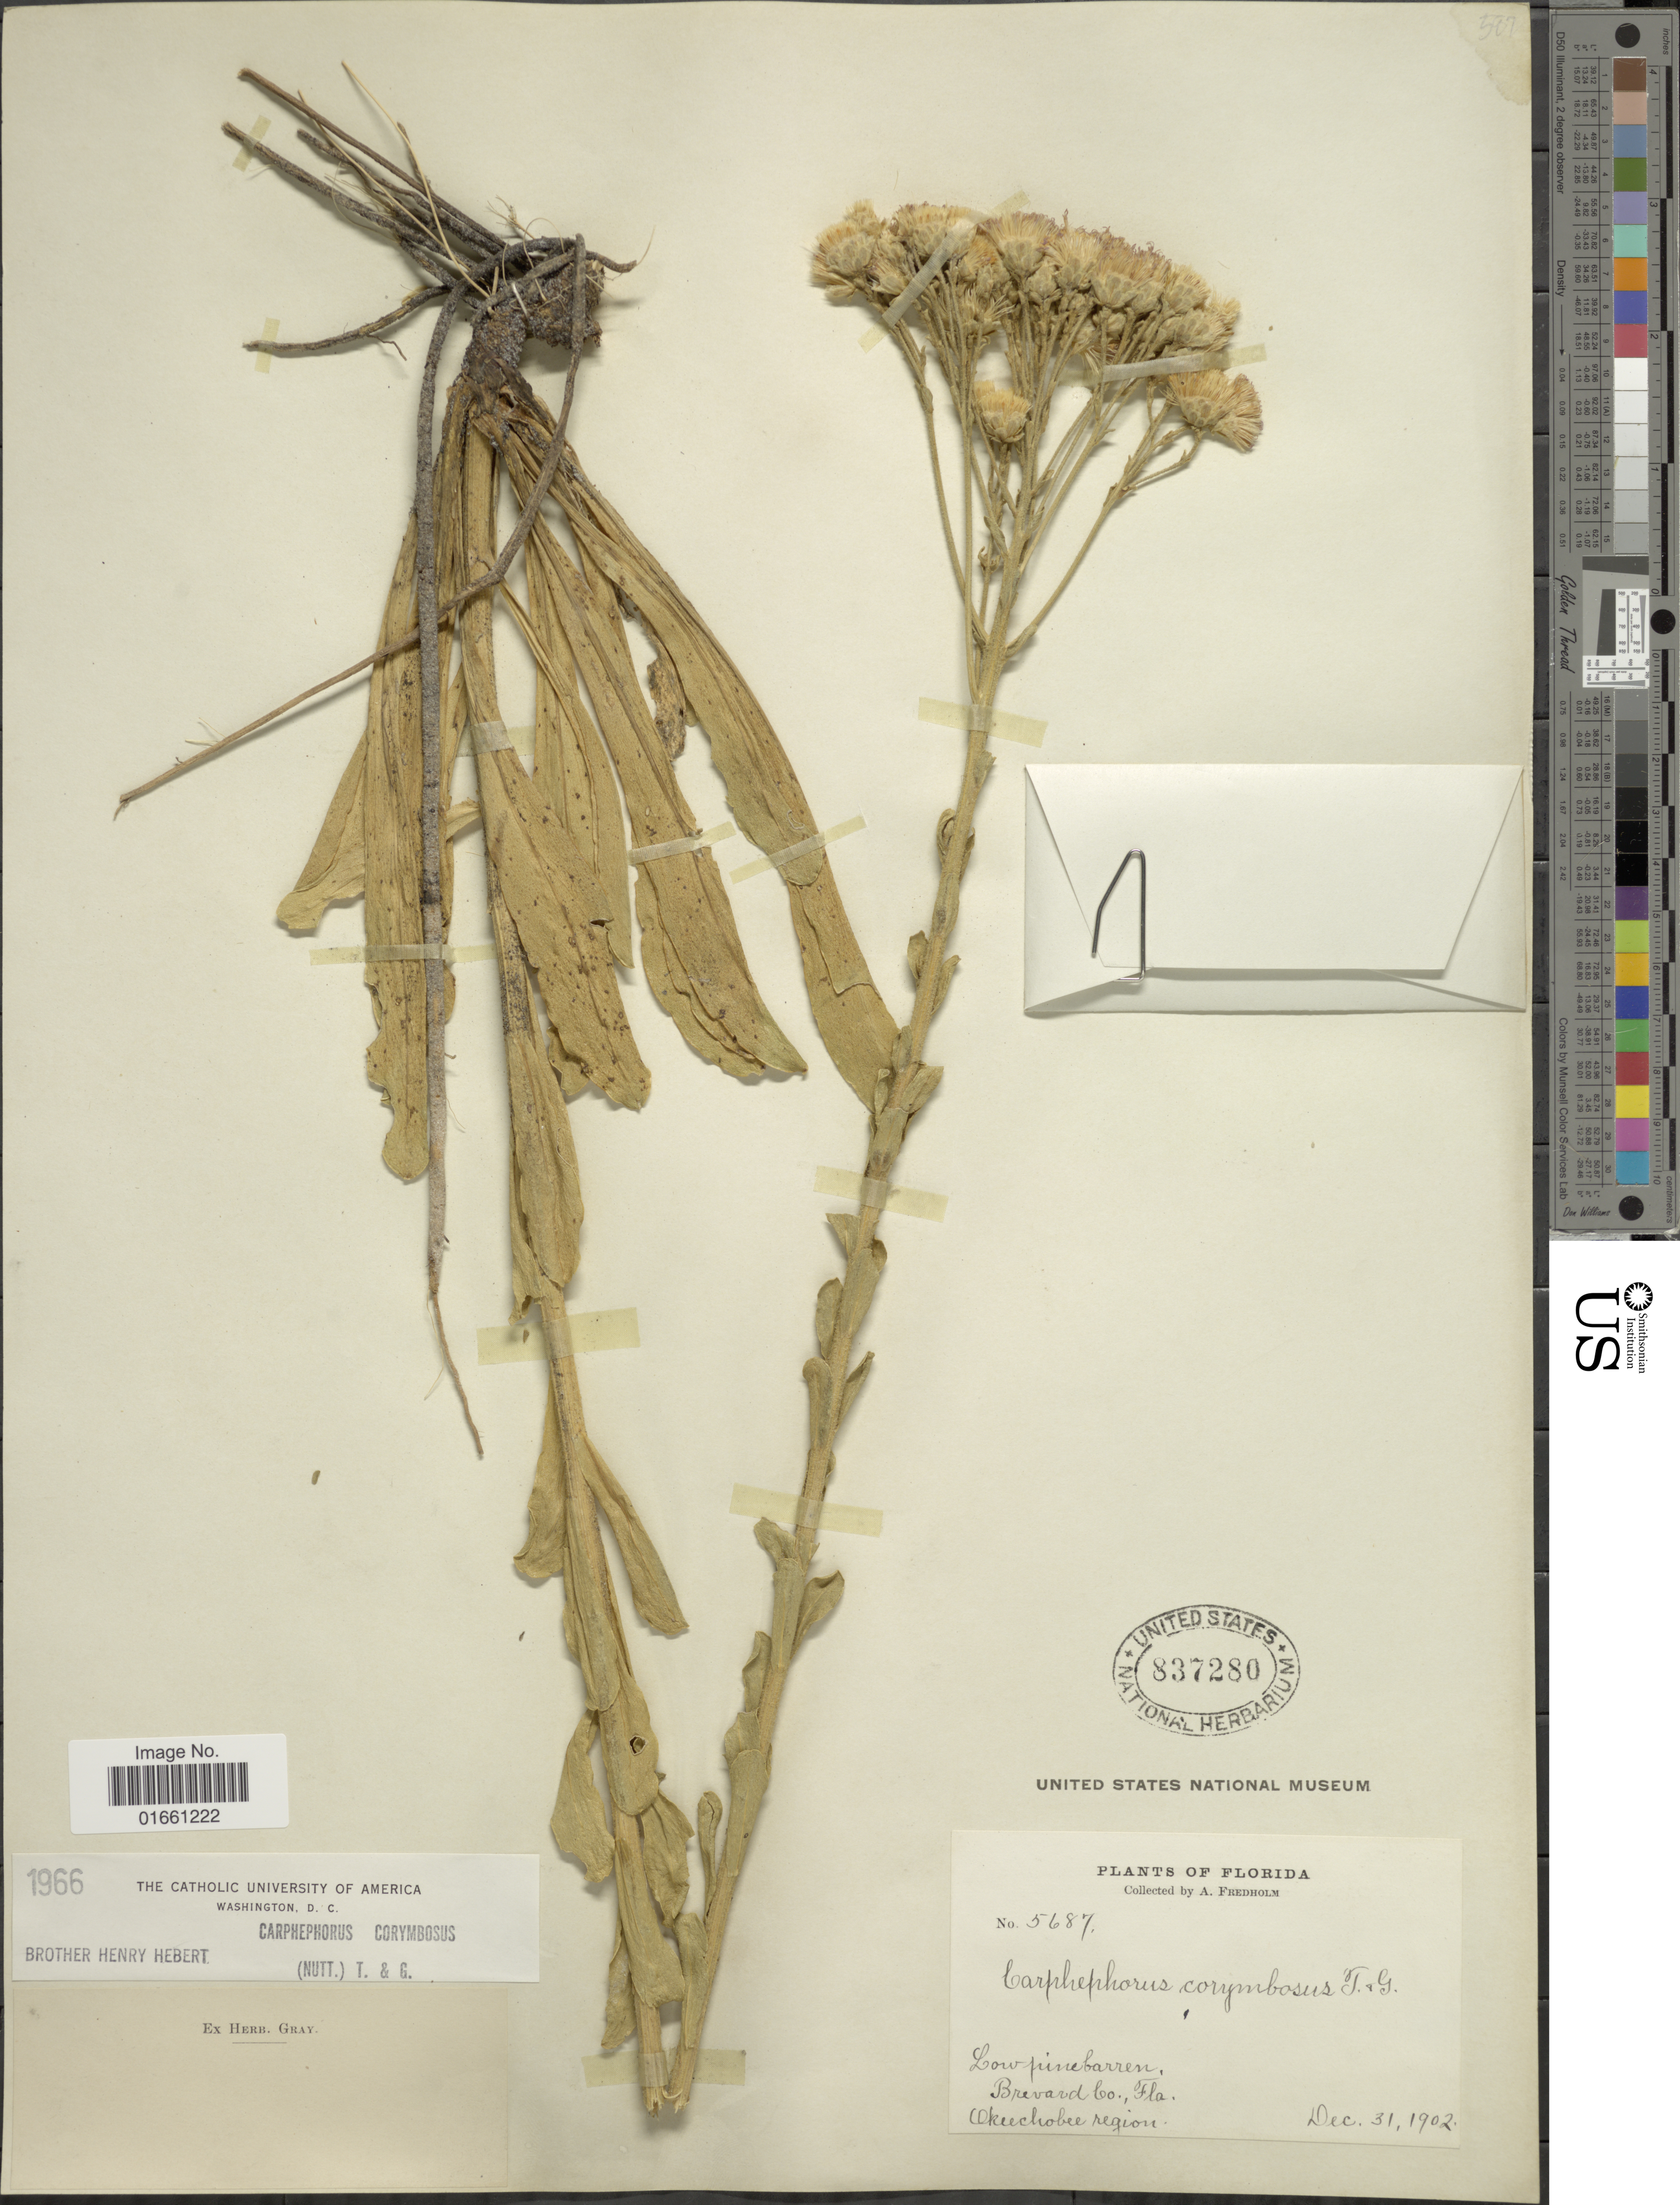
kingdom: Plantae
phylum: Tracheophyta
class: Magnoliopsida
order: Asterales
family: Asteraceae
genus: Carphephorus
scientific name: Carphephorus corymbosus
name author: (Nutt.) Torr. & A. Gray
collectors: A. Fredholm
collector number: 5687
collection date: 1902-12-31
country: United States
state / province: Florida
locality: Low Pinebarren, Brevard Co, Okuchobee Region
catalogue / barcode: US 837280